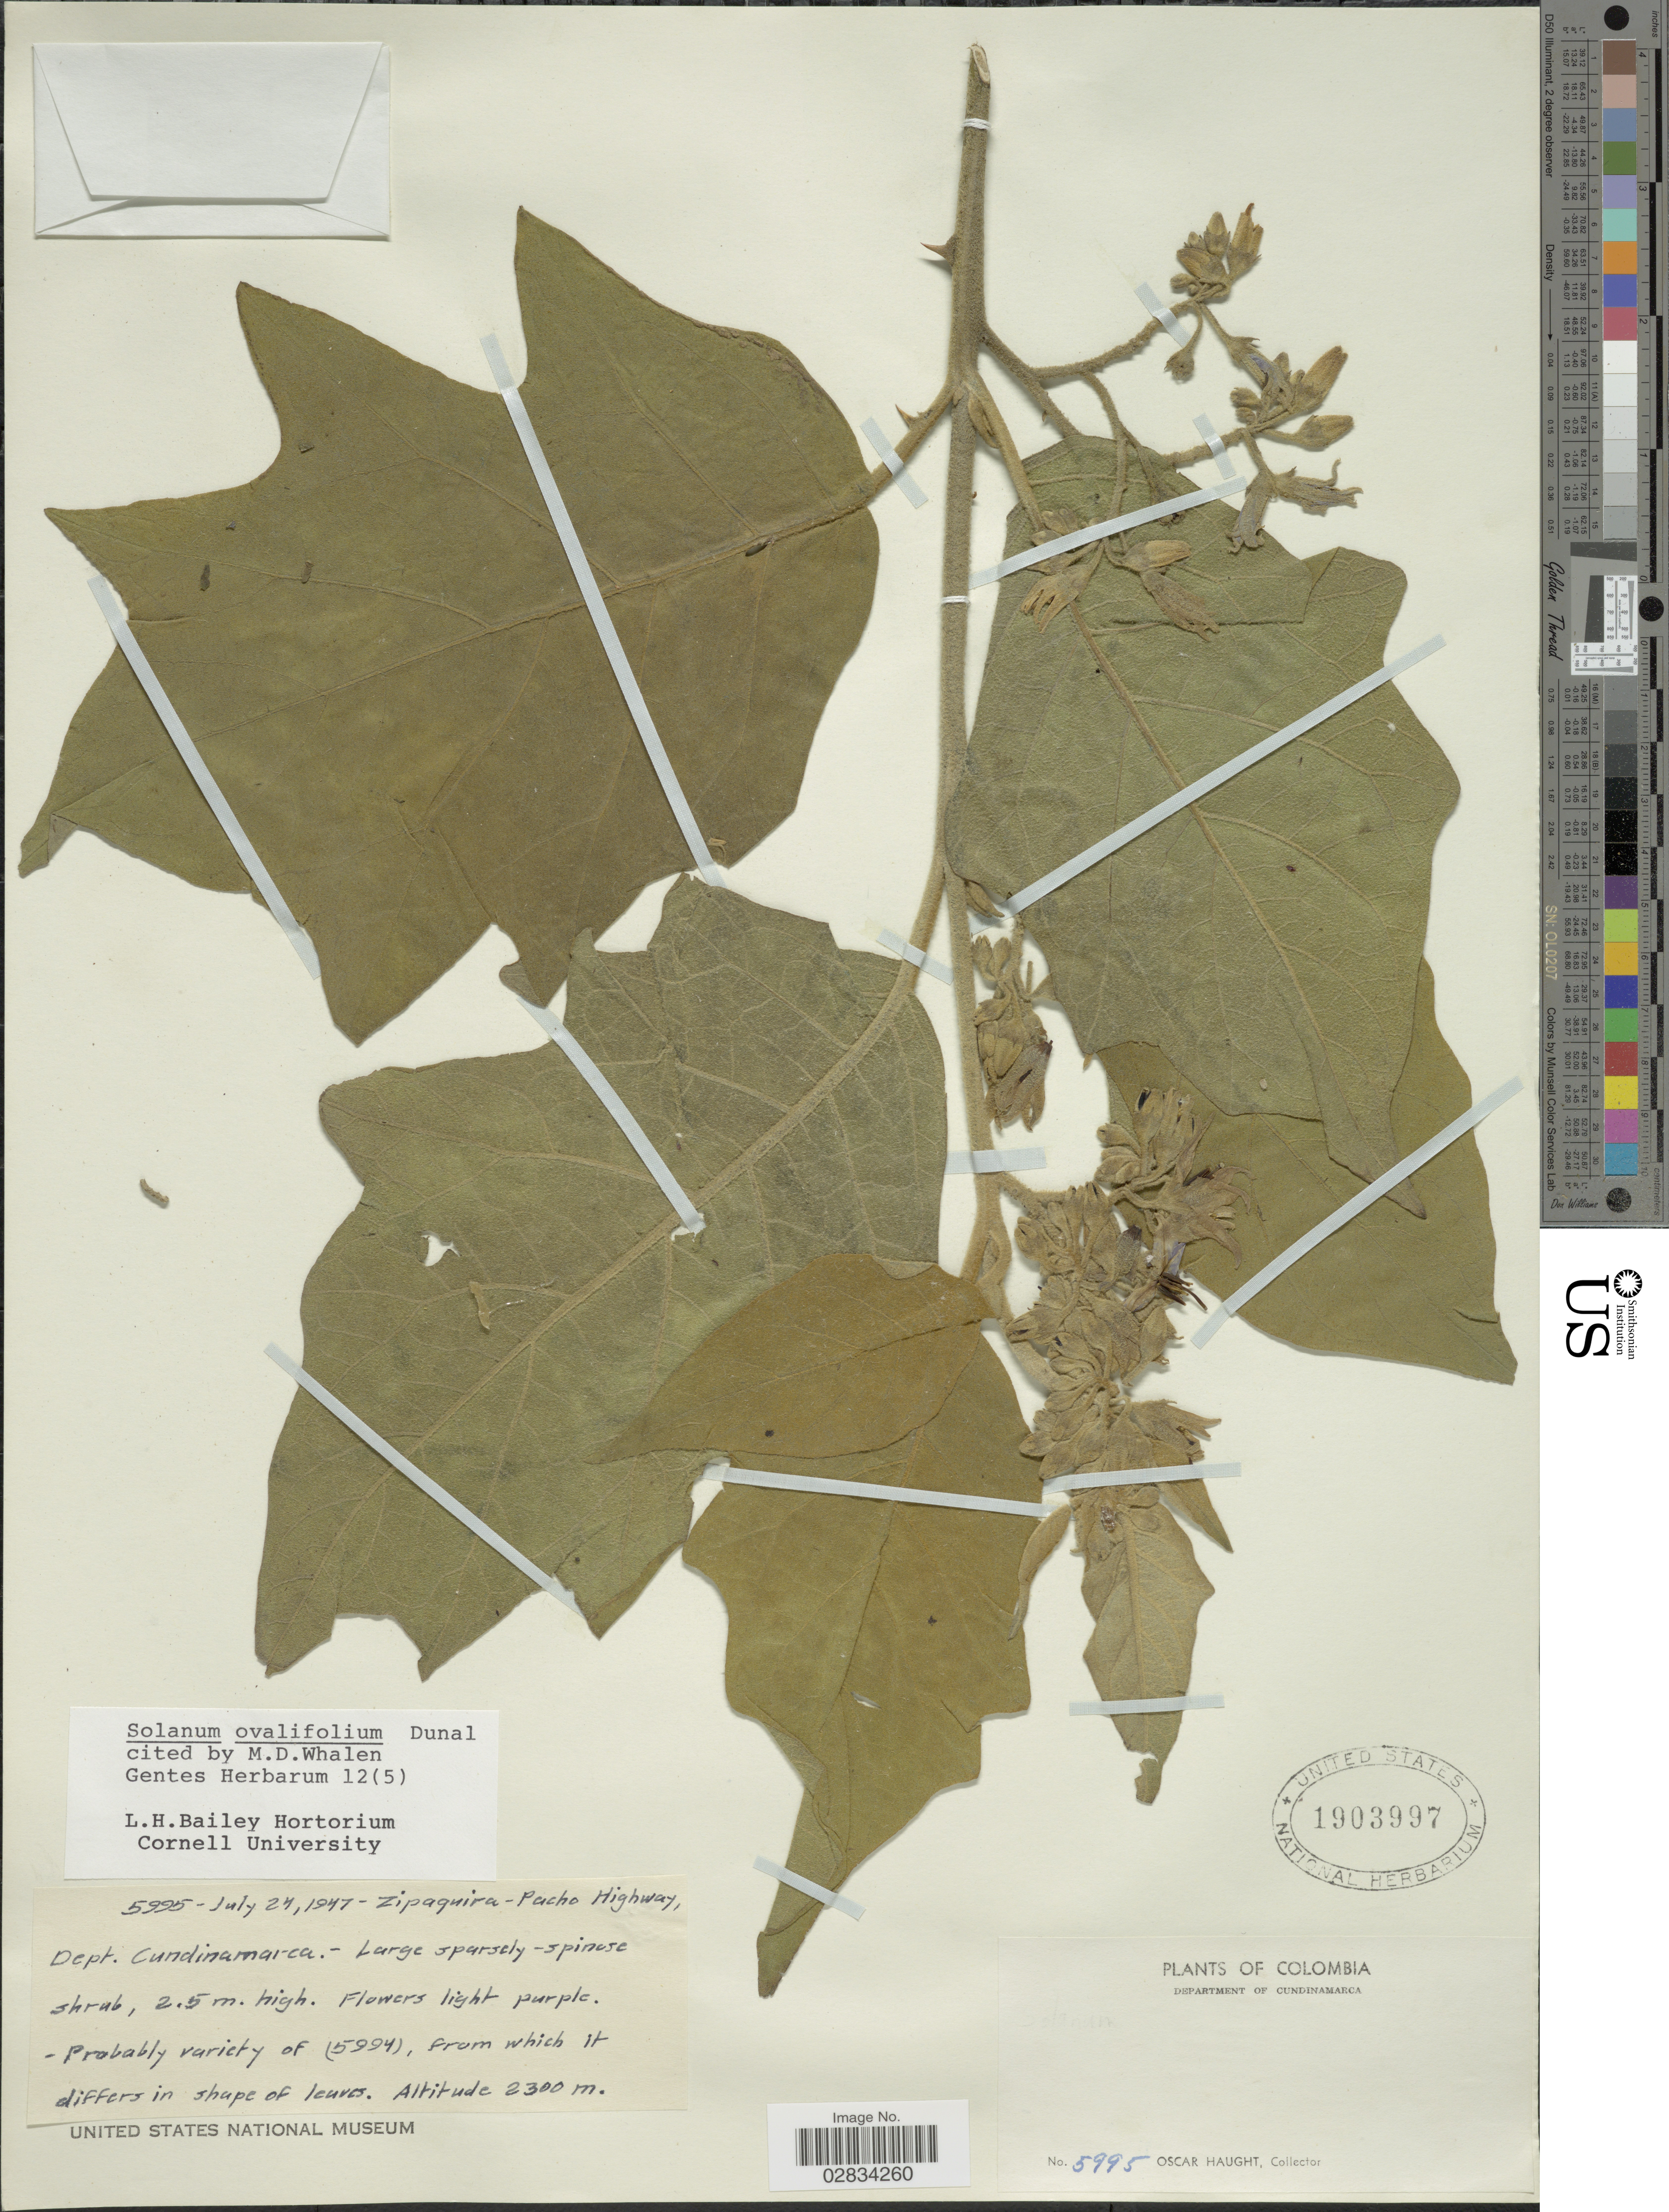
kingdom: Plantae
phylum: Tracheophyta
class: Magnoliopsida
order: Solanales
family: Solanaceae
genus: Solanum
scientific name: Solanum ovalifolium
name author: Dunal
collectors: O. L. Haught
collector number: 5995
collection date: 1947-07-24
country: Colombia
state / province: Cundinamarca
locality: Zipaquira - Pacho Highway, Dept. Cundinamarca.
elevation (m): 2300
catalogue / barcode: US 1903997